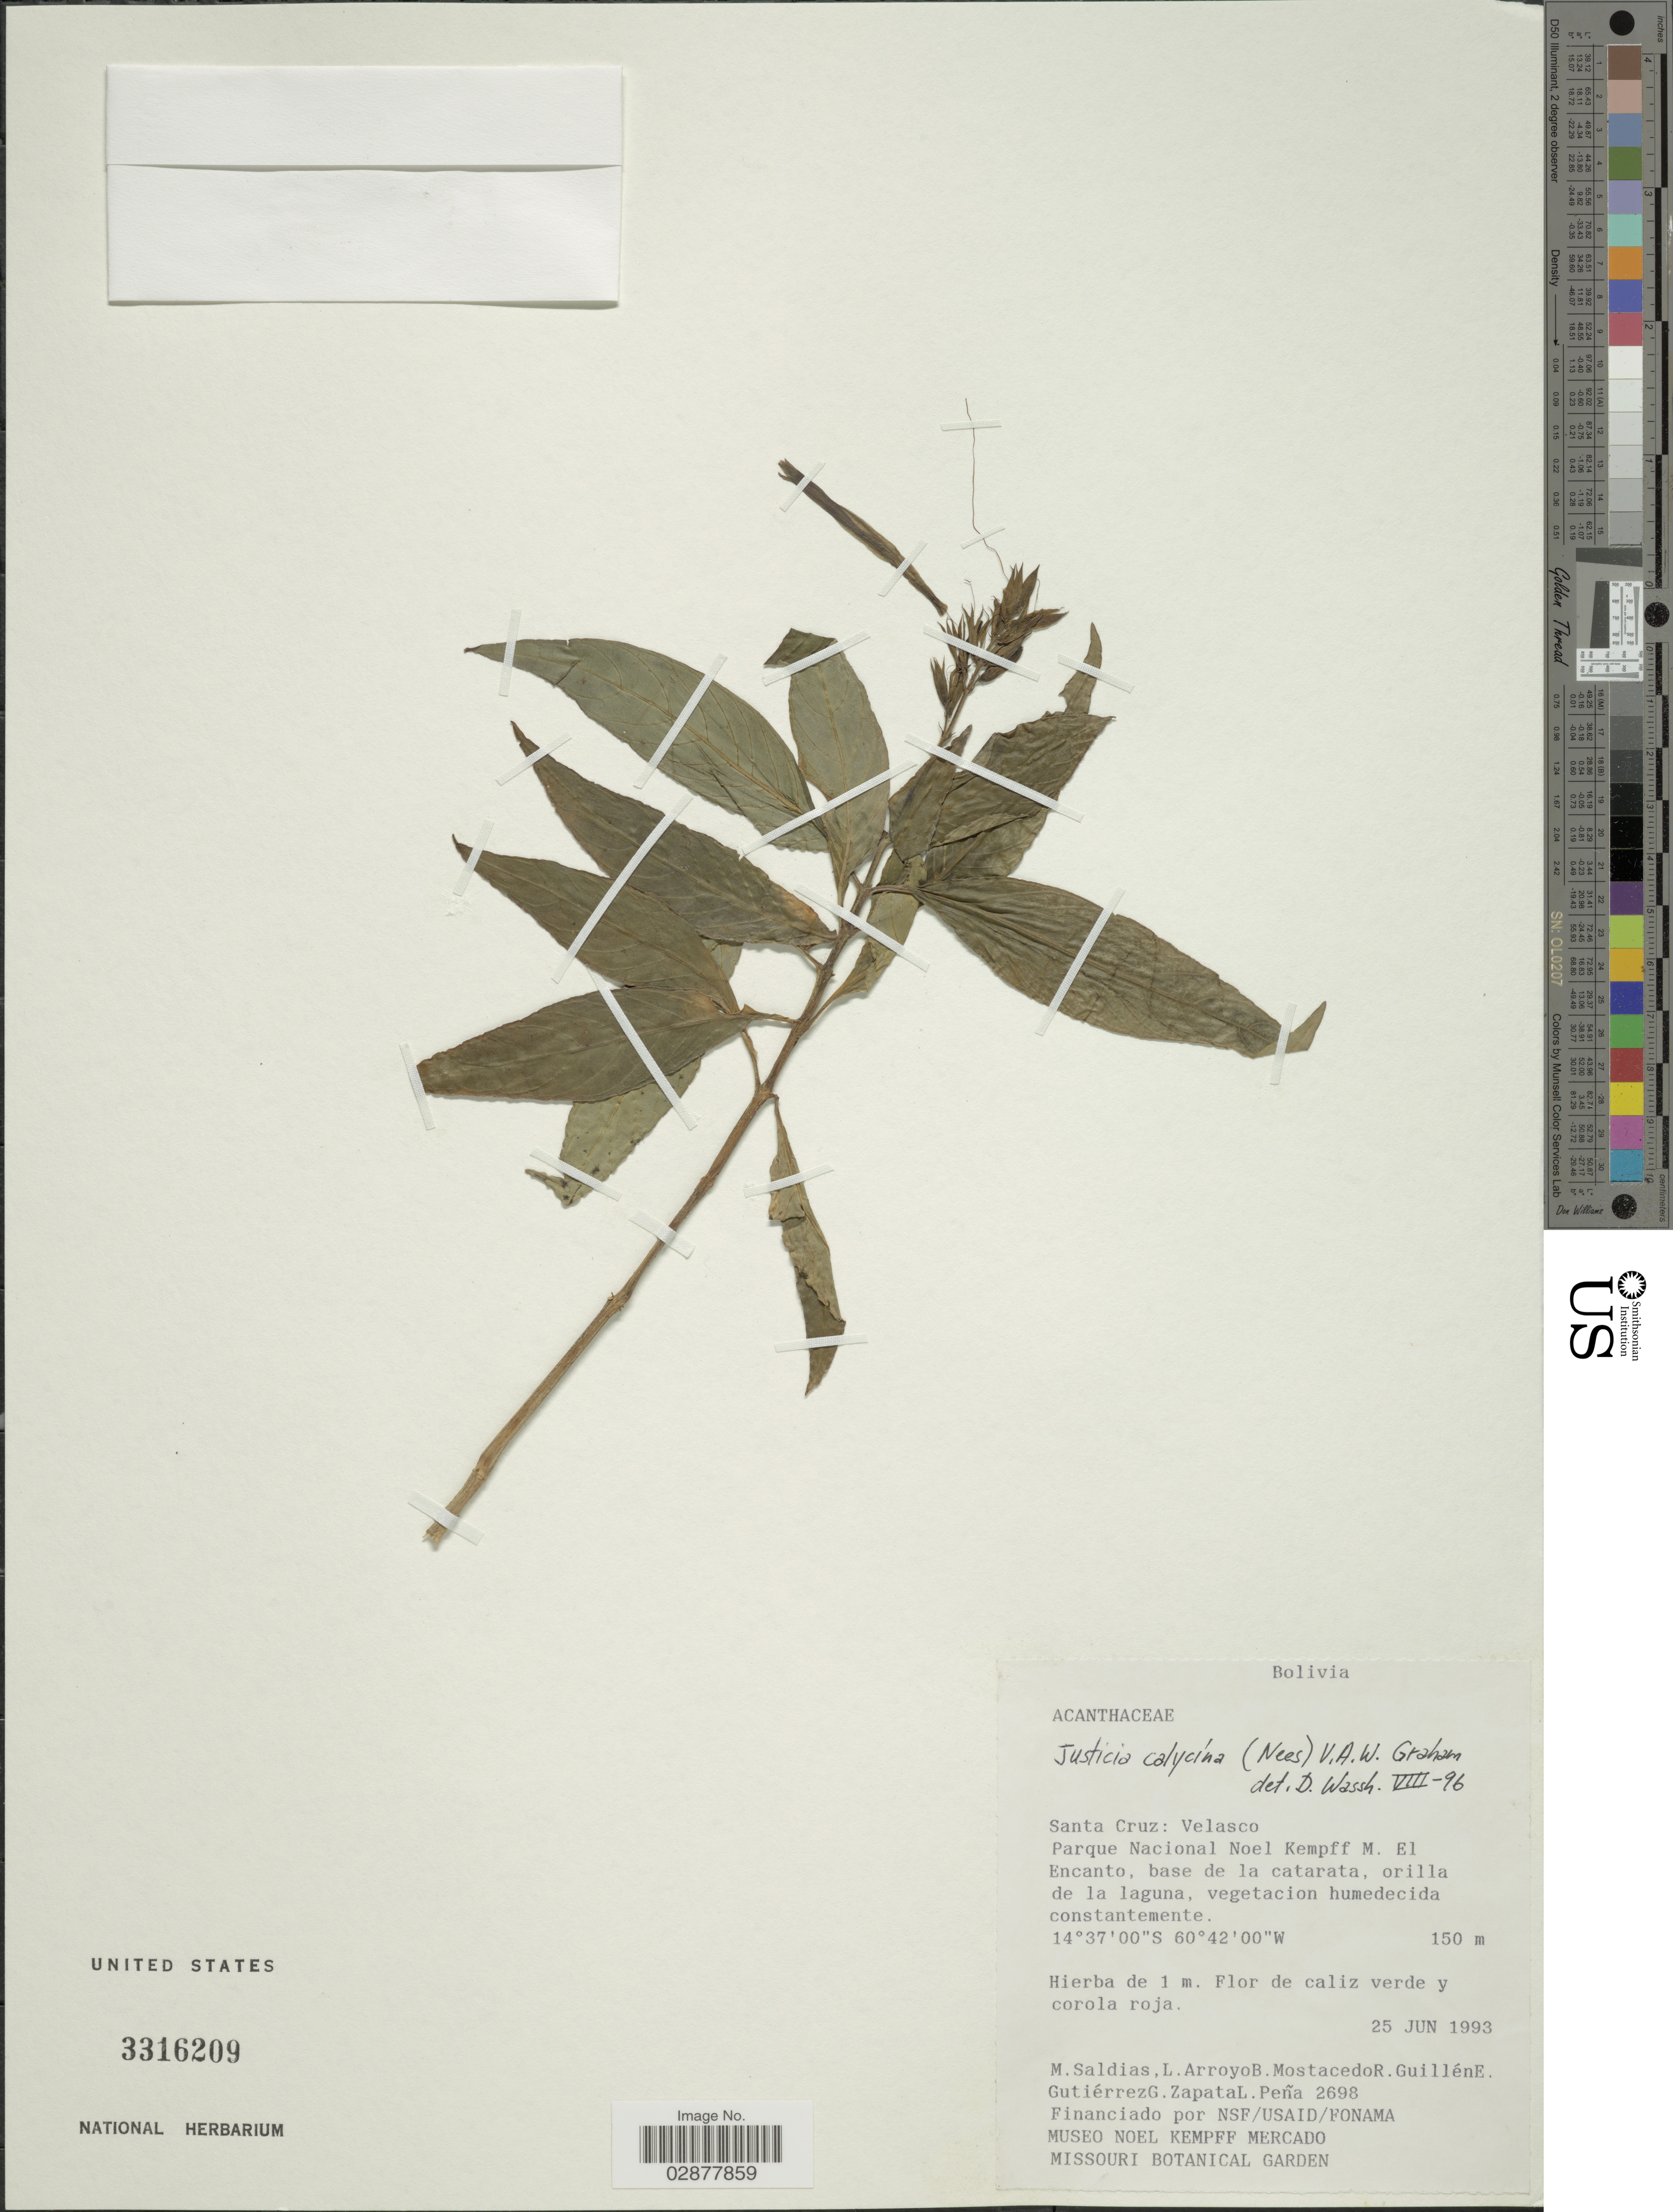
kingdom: Plantae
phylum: Tracheophyta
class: Magnoliopsida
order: Lamiales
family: Acanthaceae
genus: Justicia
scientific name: Justicia calycina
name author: (Nees) V.A.W. Graham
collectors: M. Saldias, L. Arroyo, B. Mostacedo, R. Guillen & et al.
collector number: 2698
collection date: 1993-06-25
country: Bolivia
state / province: Santa Cruz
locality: Velasco. Parque Nacional Noel Kempff M. El Encanto, base de la catarata, orilla de la laguna.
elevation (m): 150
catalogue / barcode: US 3316209